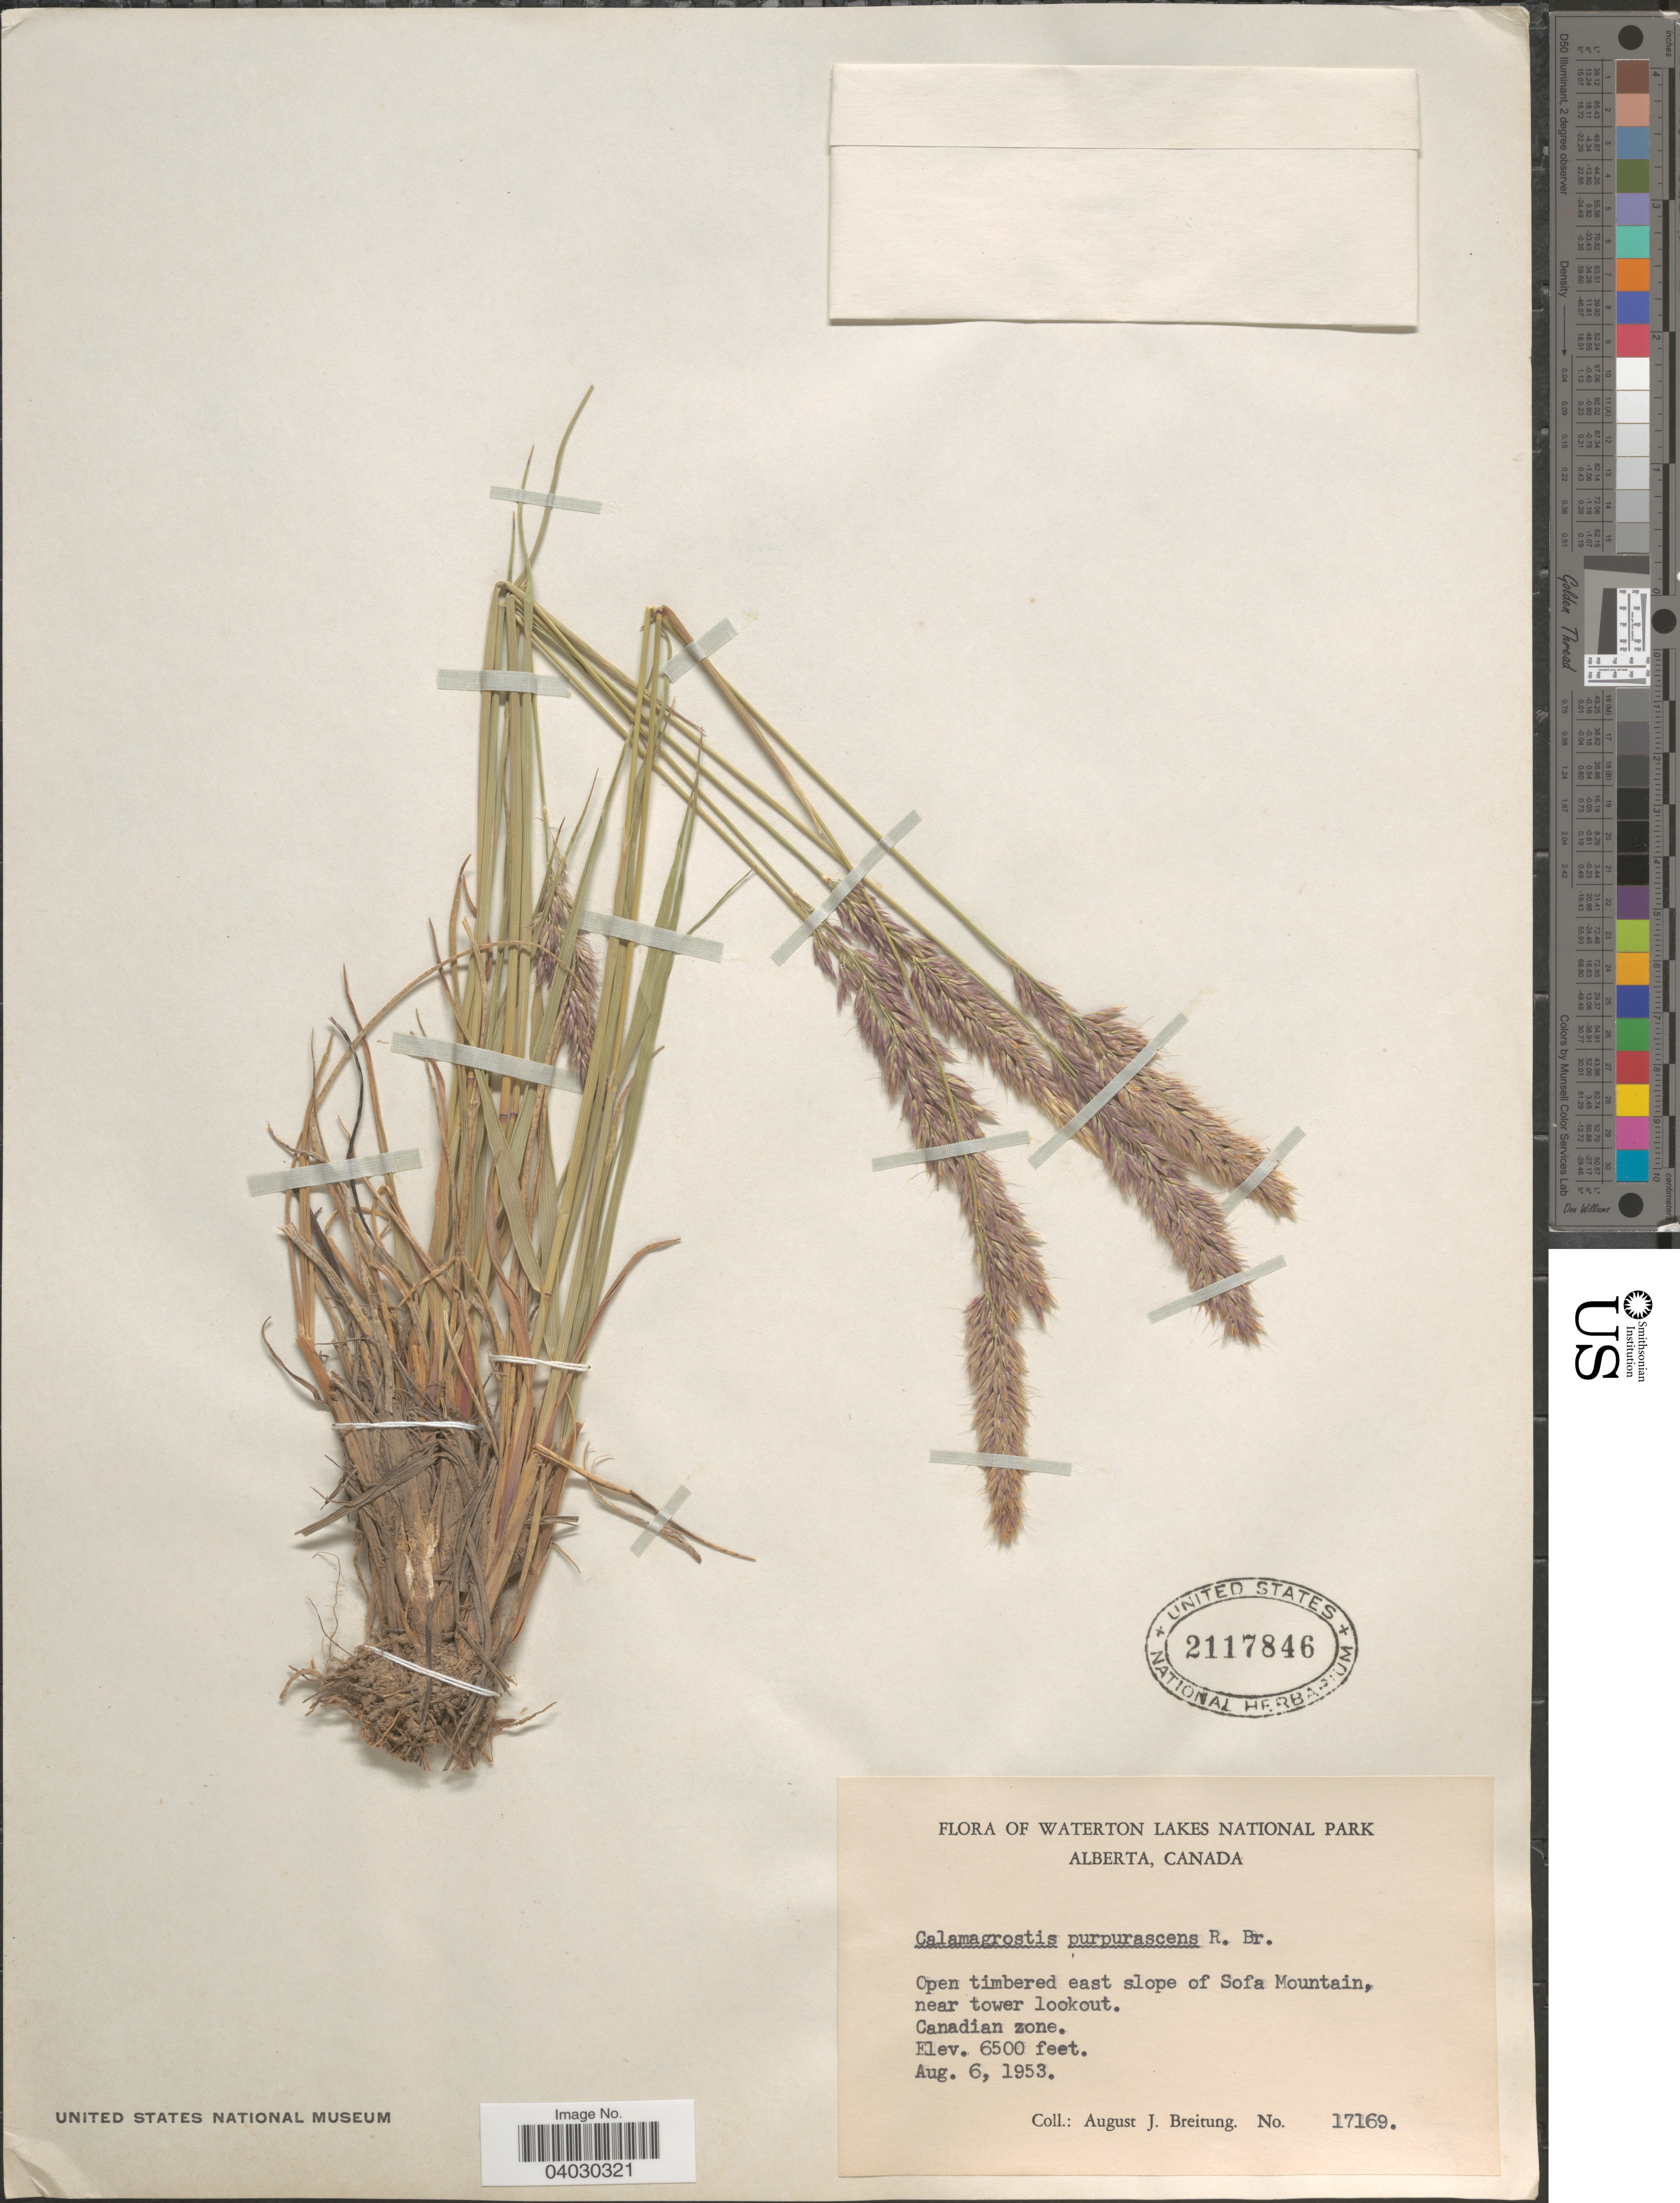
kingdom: Plantae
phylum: Tracheophyta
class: Liliopsida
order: Poales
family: Poaceae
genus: Calamagrostis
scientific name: Calamagrostis purpurascens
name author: R. Br.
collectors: A. Breitung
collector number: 17169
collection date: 1953-08-06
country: Canada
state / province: Alberta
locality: Waterton Lakes National Park. East slope of Sofa Mountain, near tower lookout. Canadian zone.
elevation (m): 1981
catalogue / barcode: US 2117846